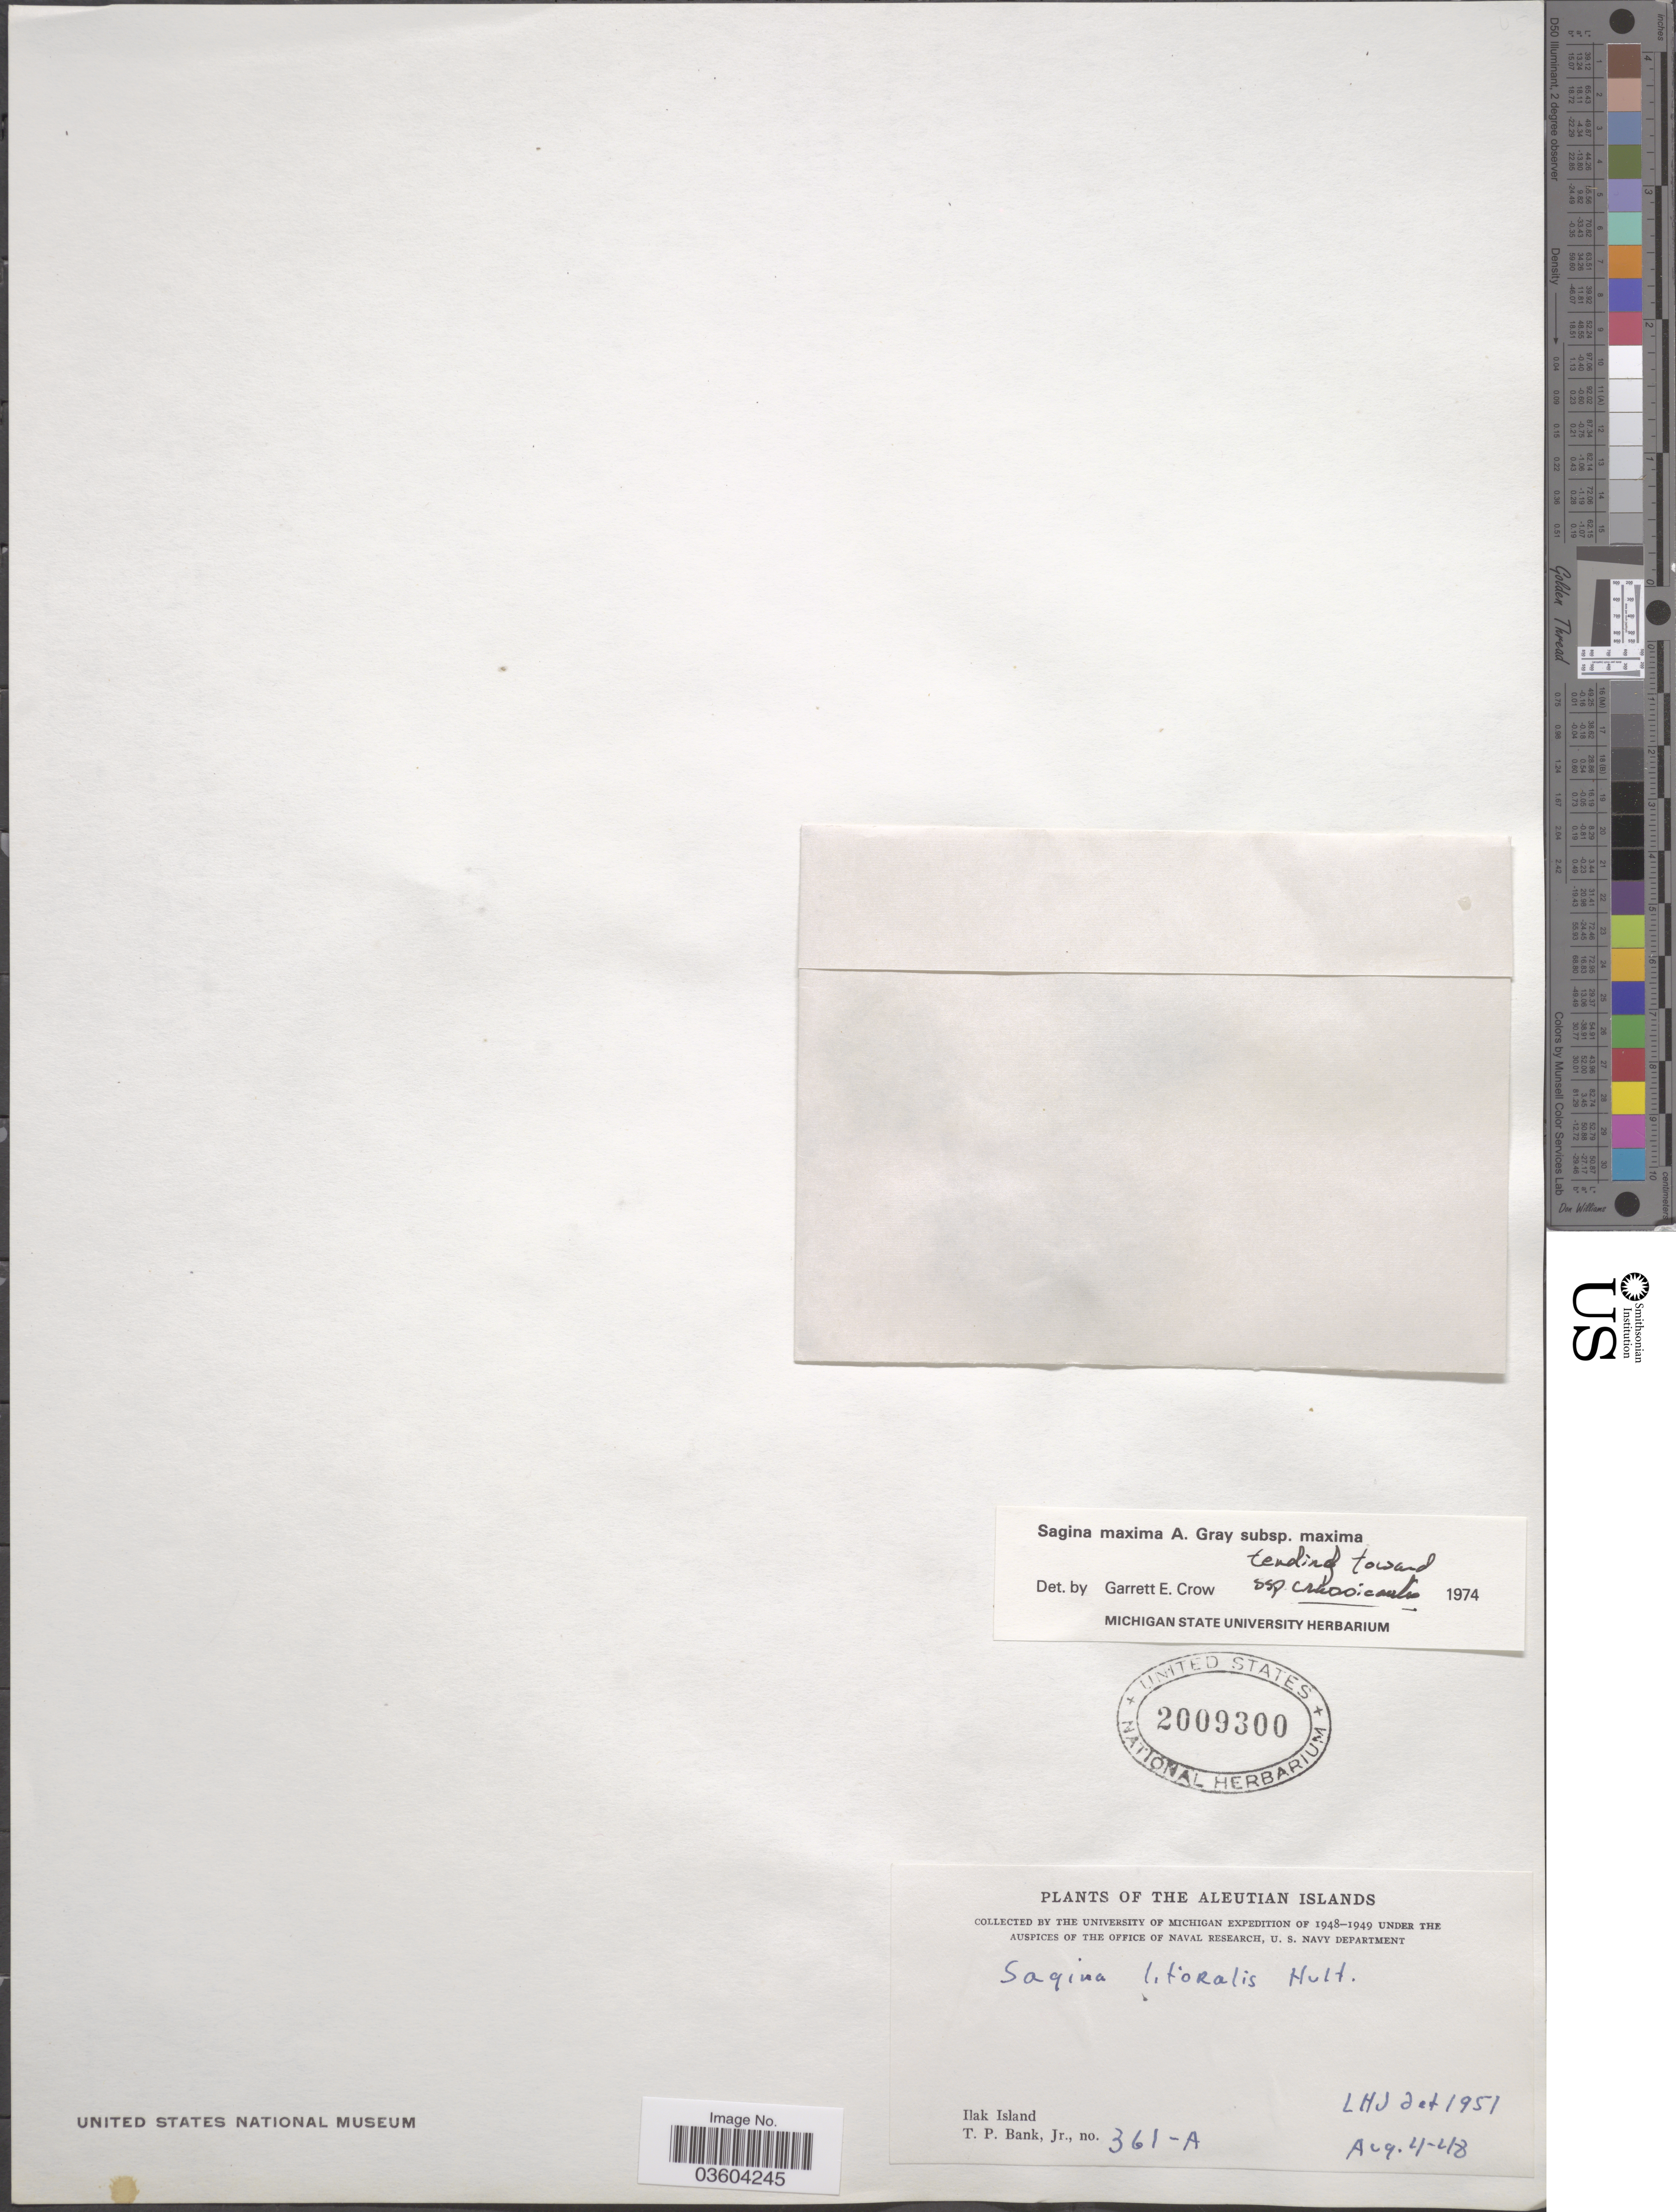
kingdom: Plantae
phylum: Tracheophyta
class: Magnoliopsida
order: Caryophyllales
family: Caryophyllaceae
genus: Sagina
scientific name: Sagina maxima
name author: A. Gray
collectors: T. Bank Jr.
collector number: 361-A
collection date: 1948-08-04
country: United States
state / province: Alaska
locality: Aleutian Islands. Ilak Island.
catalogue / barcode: US 2009300